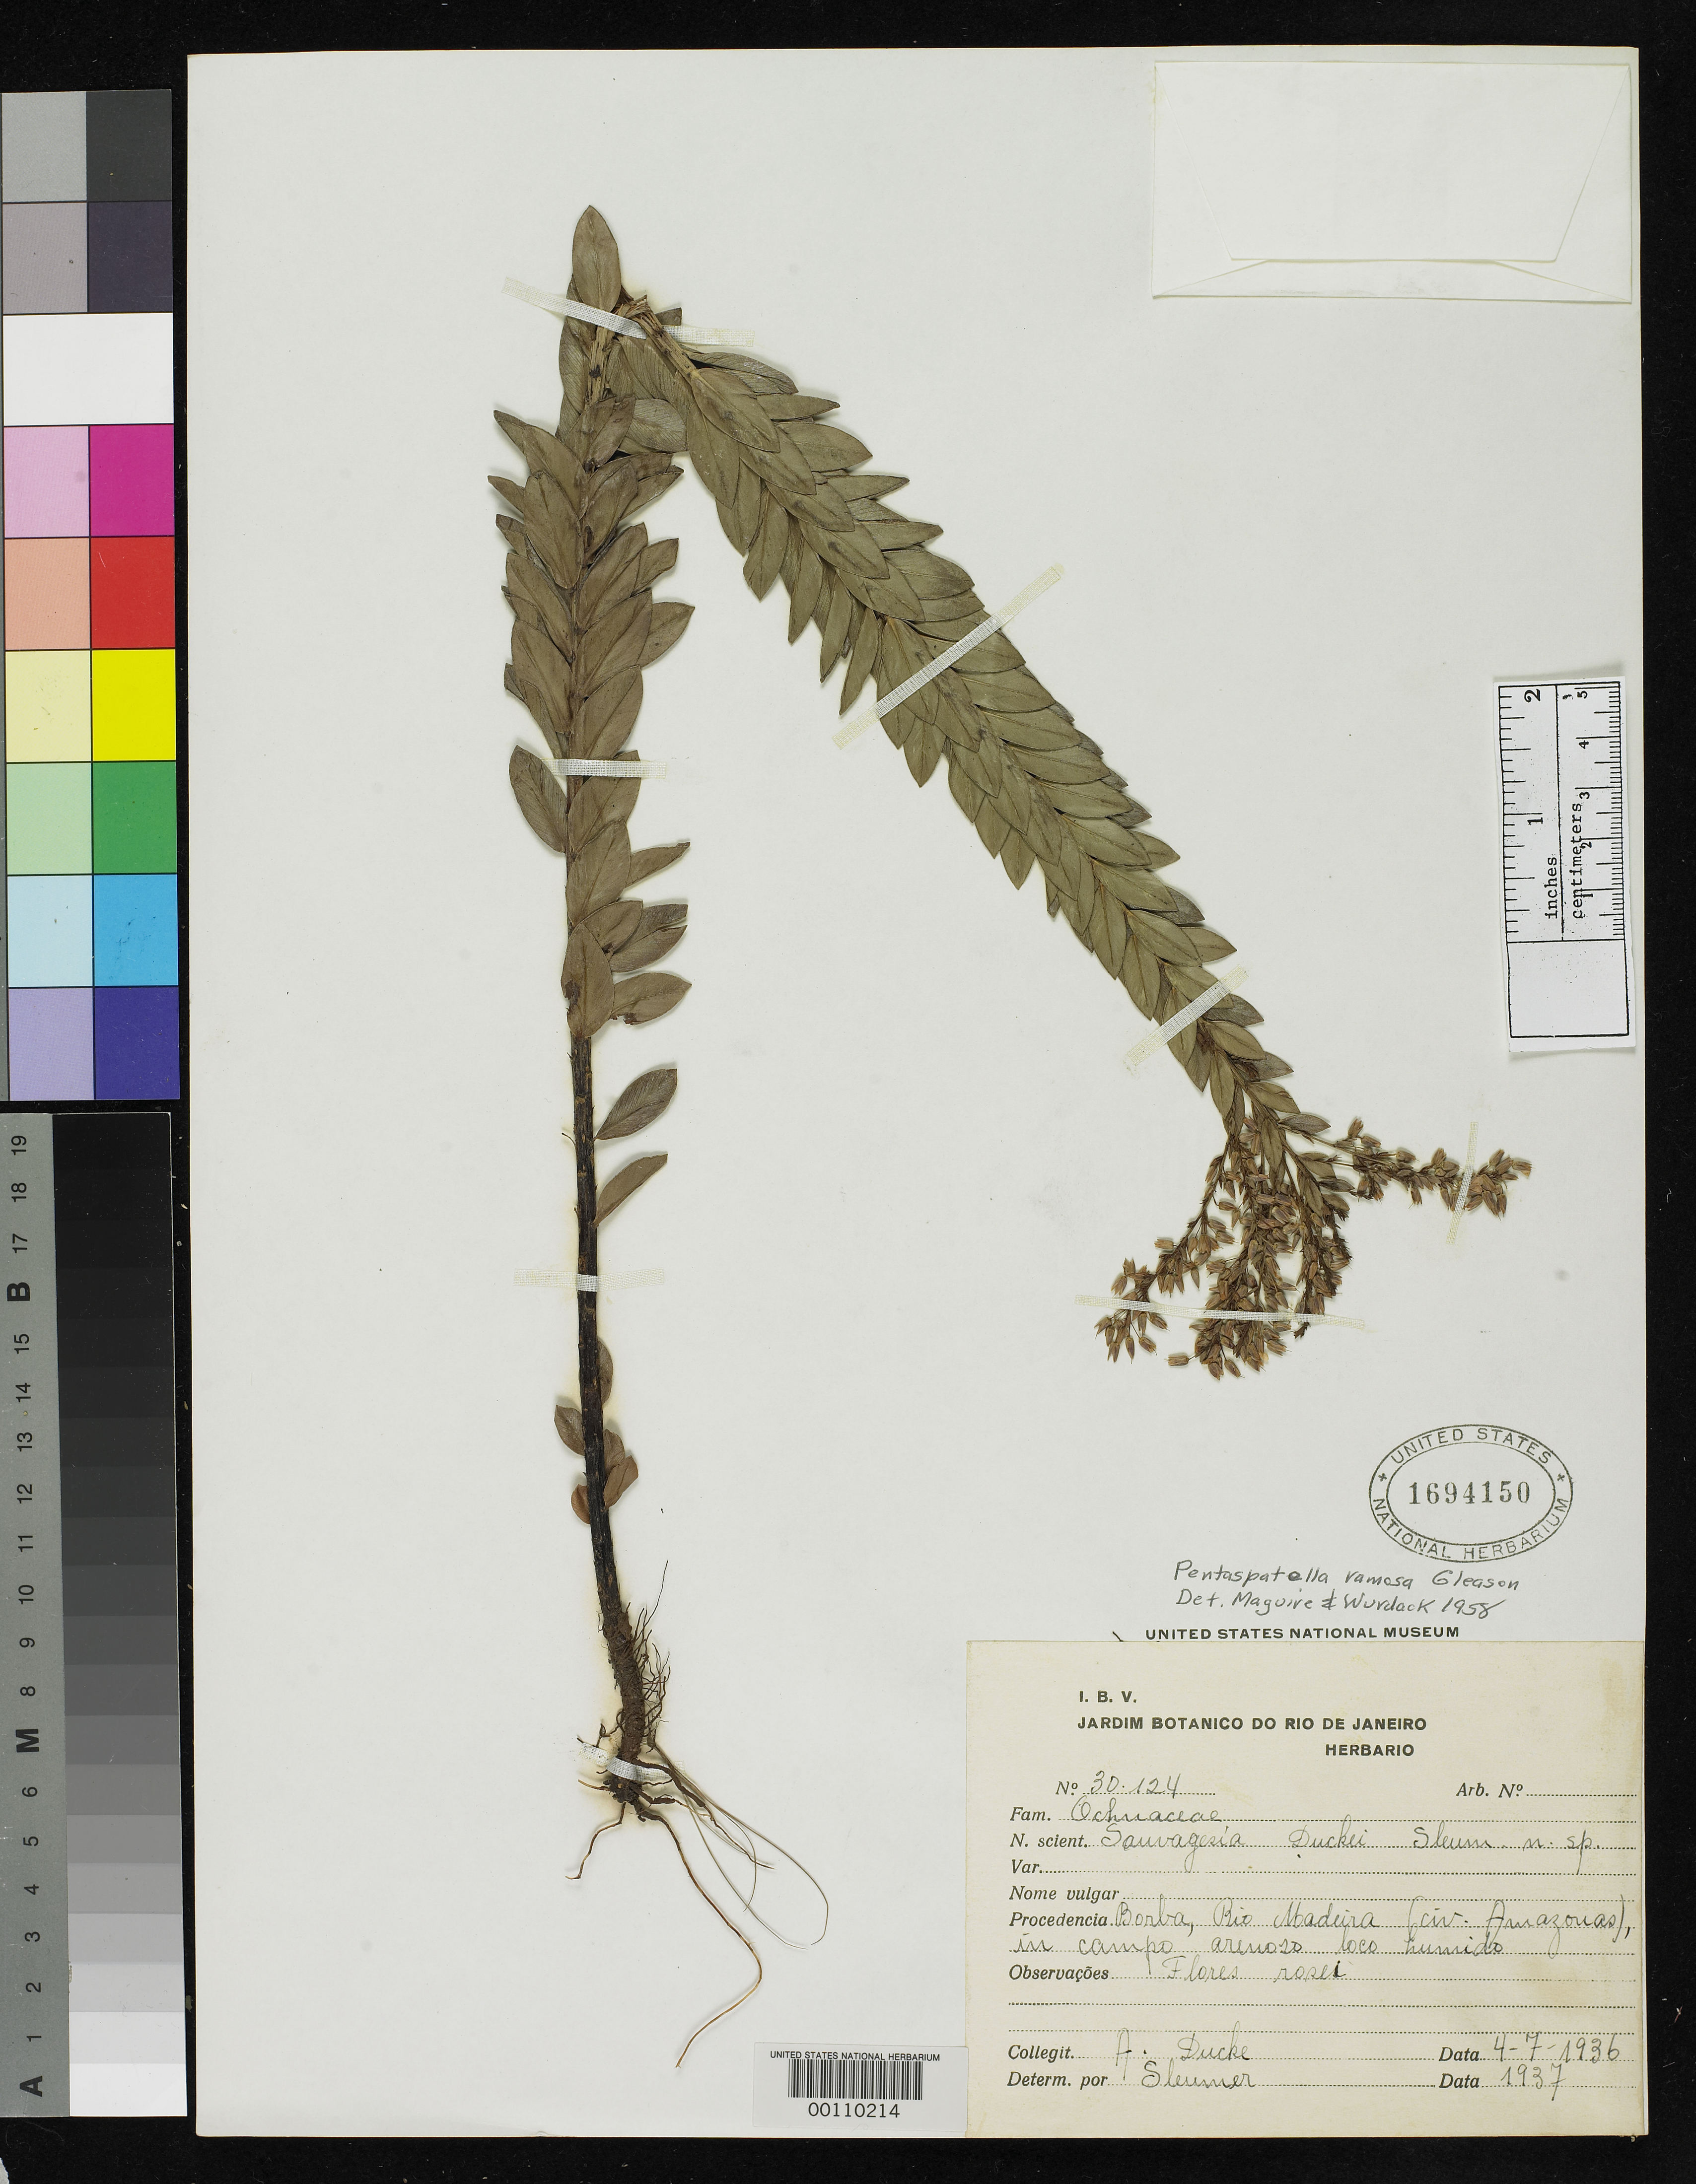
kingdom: Plantae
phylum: Tracheophyta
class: Magnoliopsida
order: Malpighiales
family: Ochnaceae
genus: Sauvagesia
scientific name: Sauvagesia duckei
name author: Sleumer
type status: Isotype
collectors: A. Ducke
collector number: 30124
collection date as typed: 1936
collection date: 1936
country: Brazil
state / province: Amazonas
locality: Borba, Rio Madeira.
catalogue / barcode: US 1694150